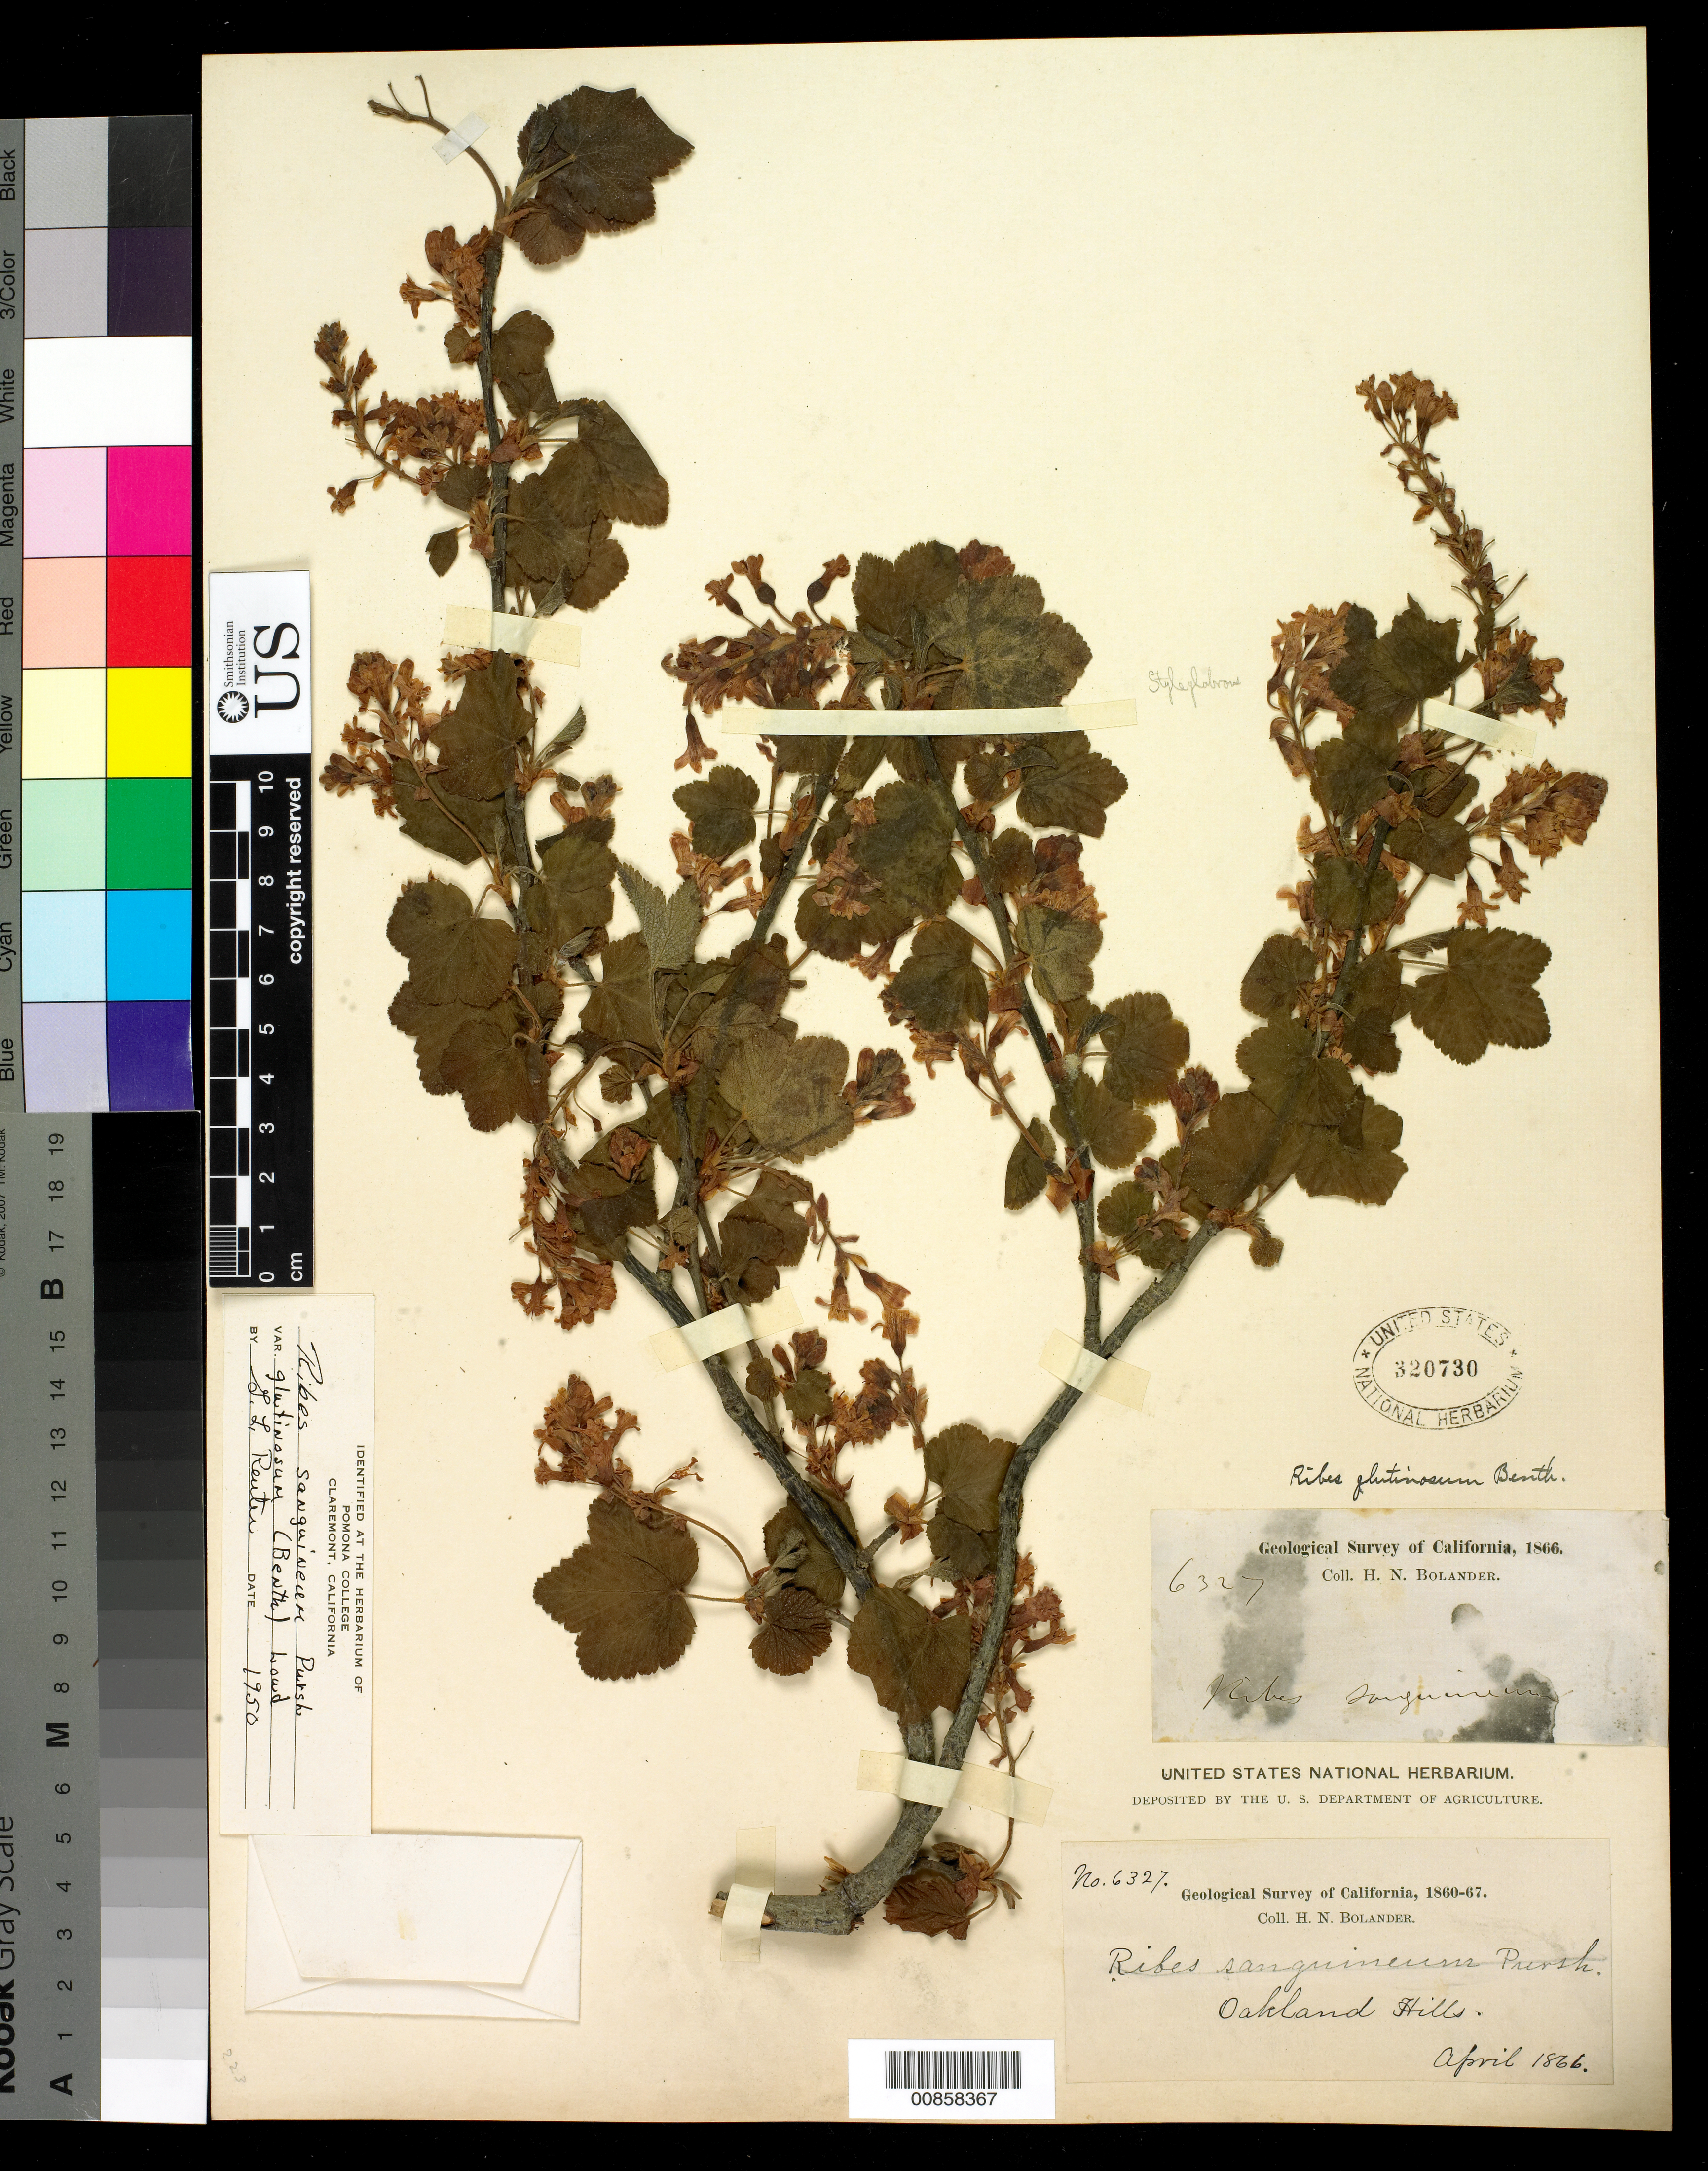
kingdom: Plantae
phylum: Tracheophyta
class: Magnoliopsida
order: Saxifragales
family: Grossulariaceae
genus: Ribes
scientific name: Ribes sanguineum var. glutinosum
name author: (Benth.) Loudon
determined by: Reuter, --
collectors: H. Bolander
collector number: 6327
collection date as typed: Apr 1866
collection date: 1866-04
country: United States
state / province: California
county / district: Alameda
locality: Oakland Hills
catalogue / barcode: US 320730